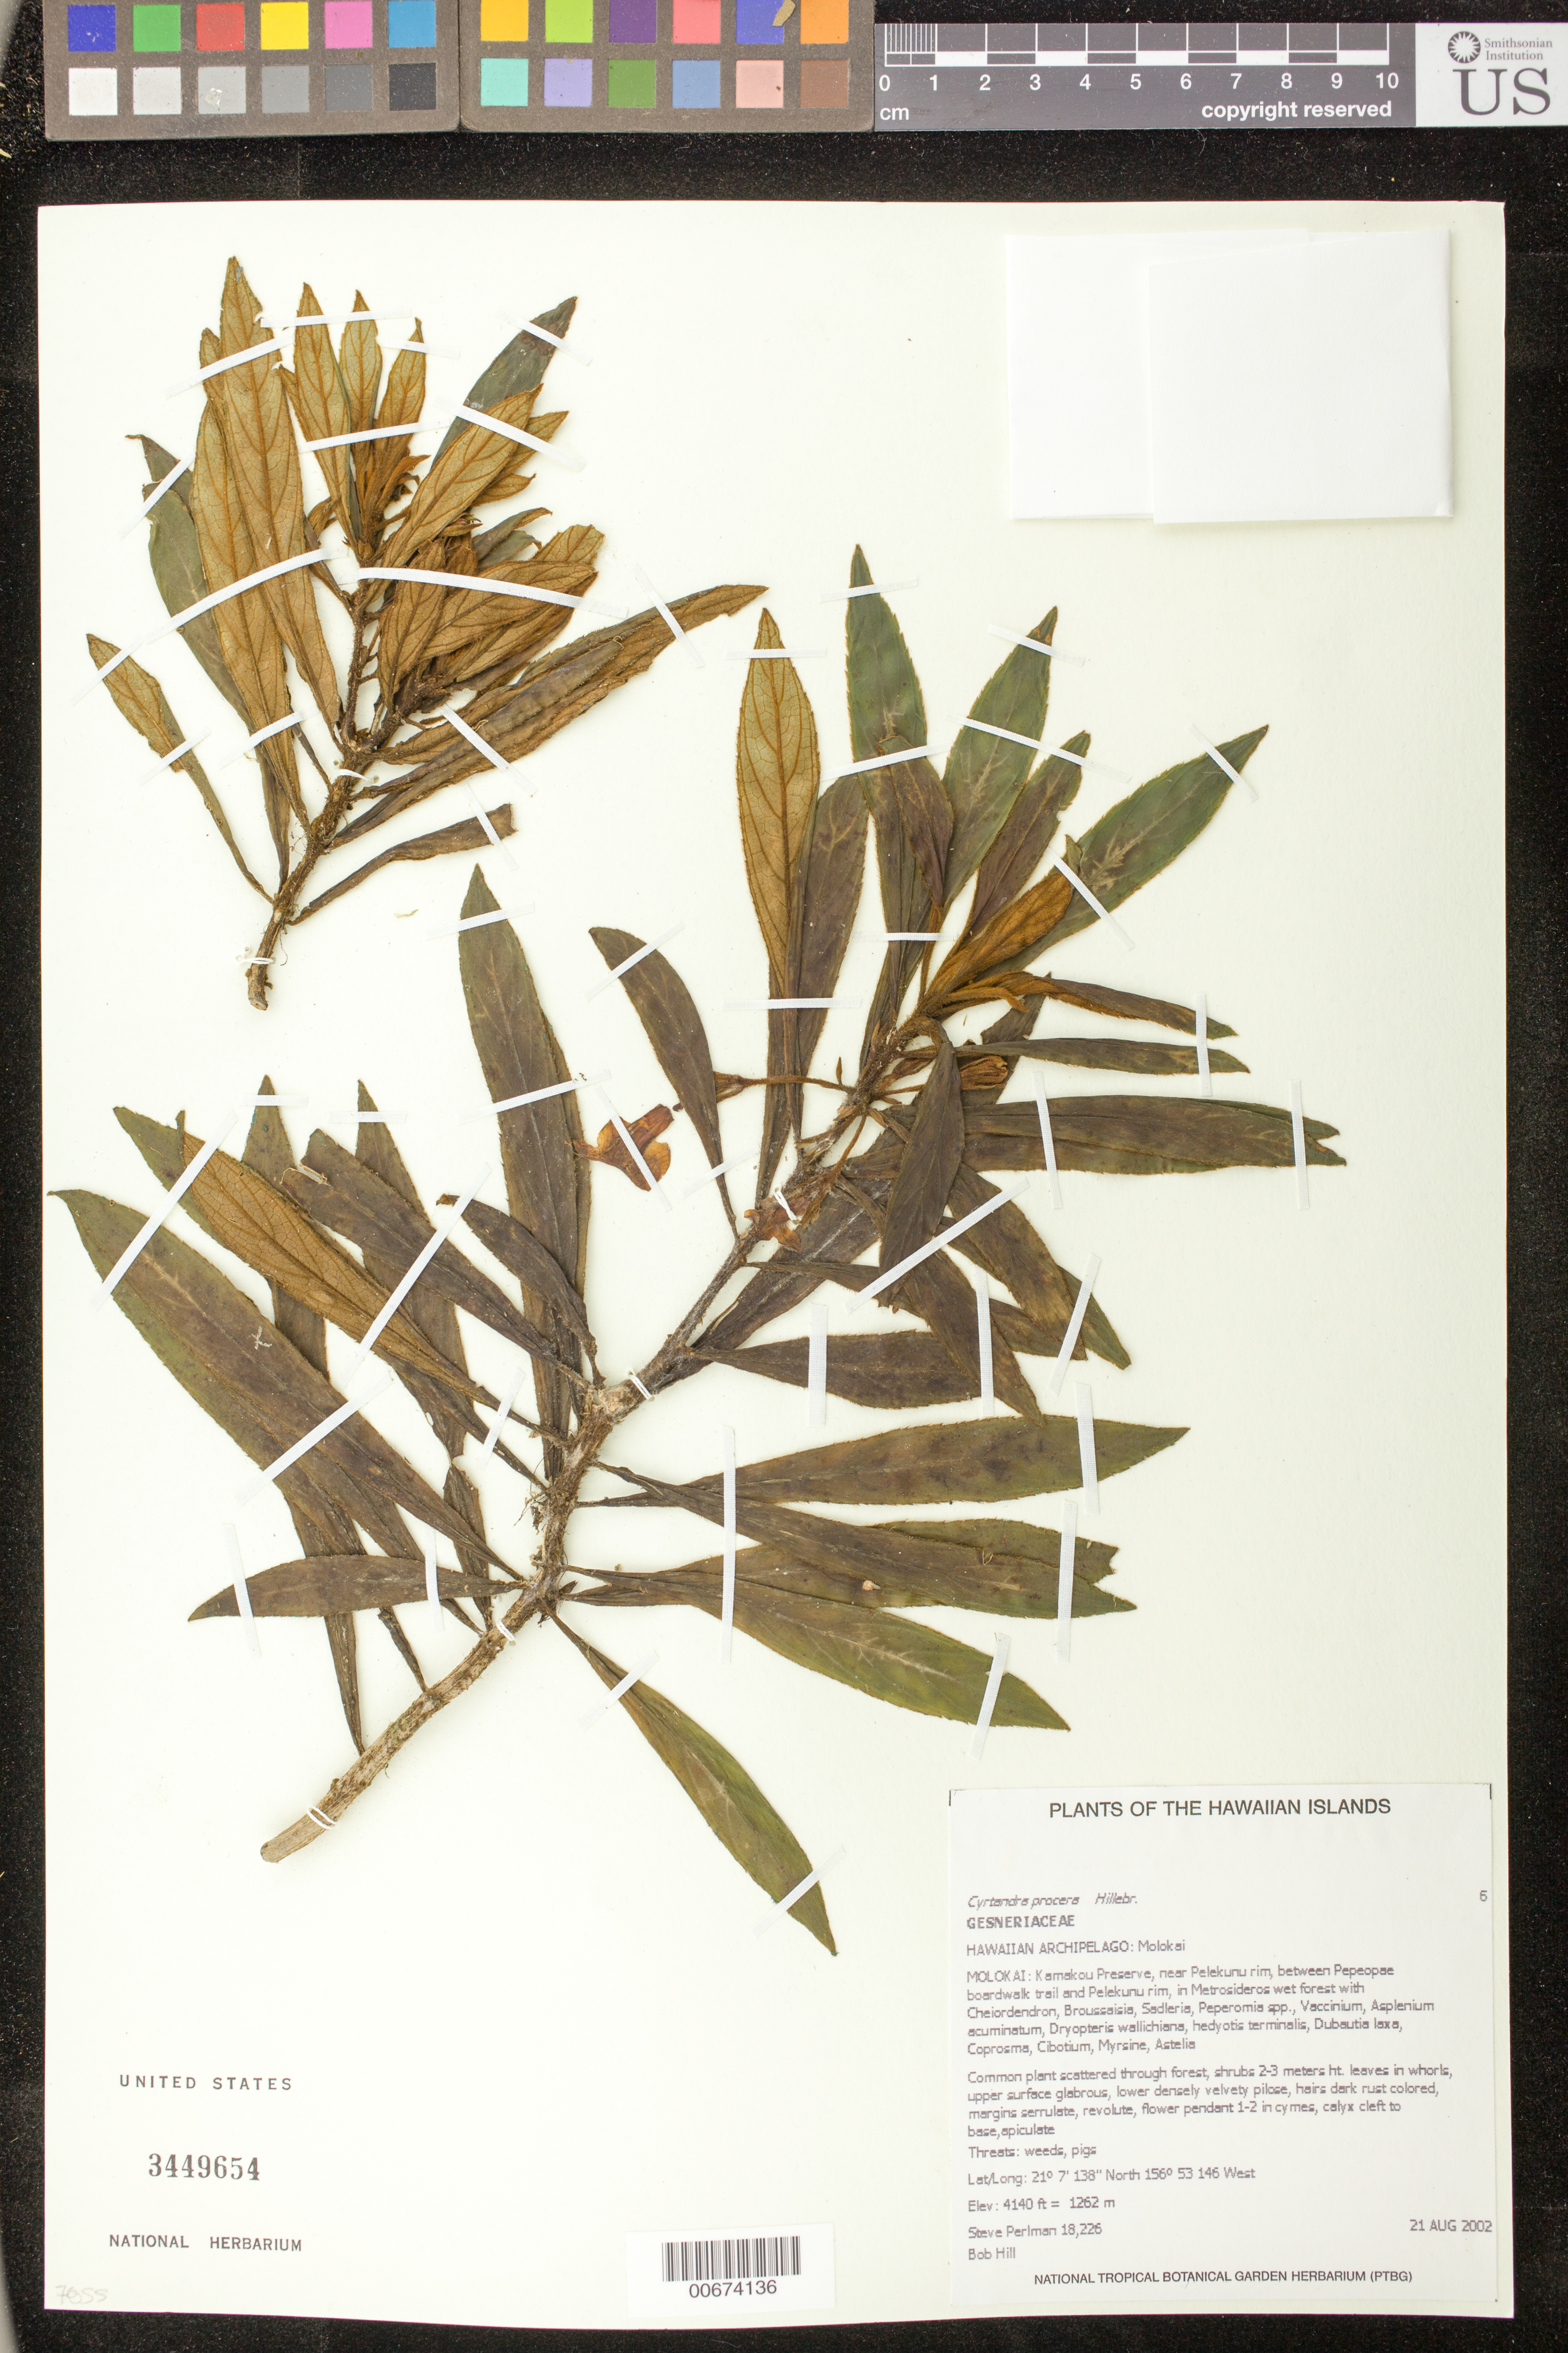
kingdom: Plantae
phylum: Tracheophyta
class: Magnoliopsida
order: Lamiales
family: Gesneriaceae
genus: Cyrtandra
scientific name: Cyrtandra procera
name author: Hillebr.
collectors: S. P. Perlman & B. Hill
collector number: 18226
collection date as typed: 21 Aug 2002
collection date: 2002-08-21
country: United States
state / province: Hawaii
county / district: Maui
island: Moloka'i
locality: Kamakou Preserve, near Pelekunu rim, between Pepeopai boardwalk trail and Pelekunu rim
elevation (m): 1262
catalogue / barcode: US 3449654